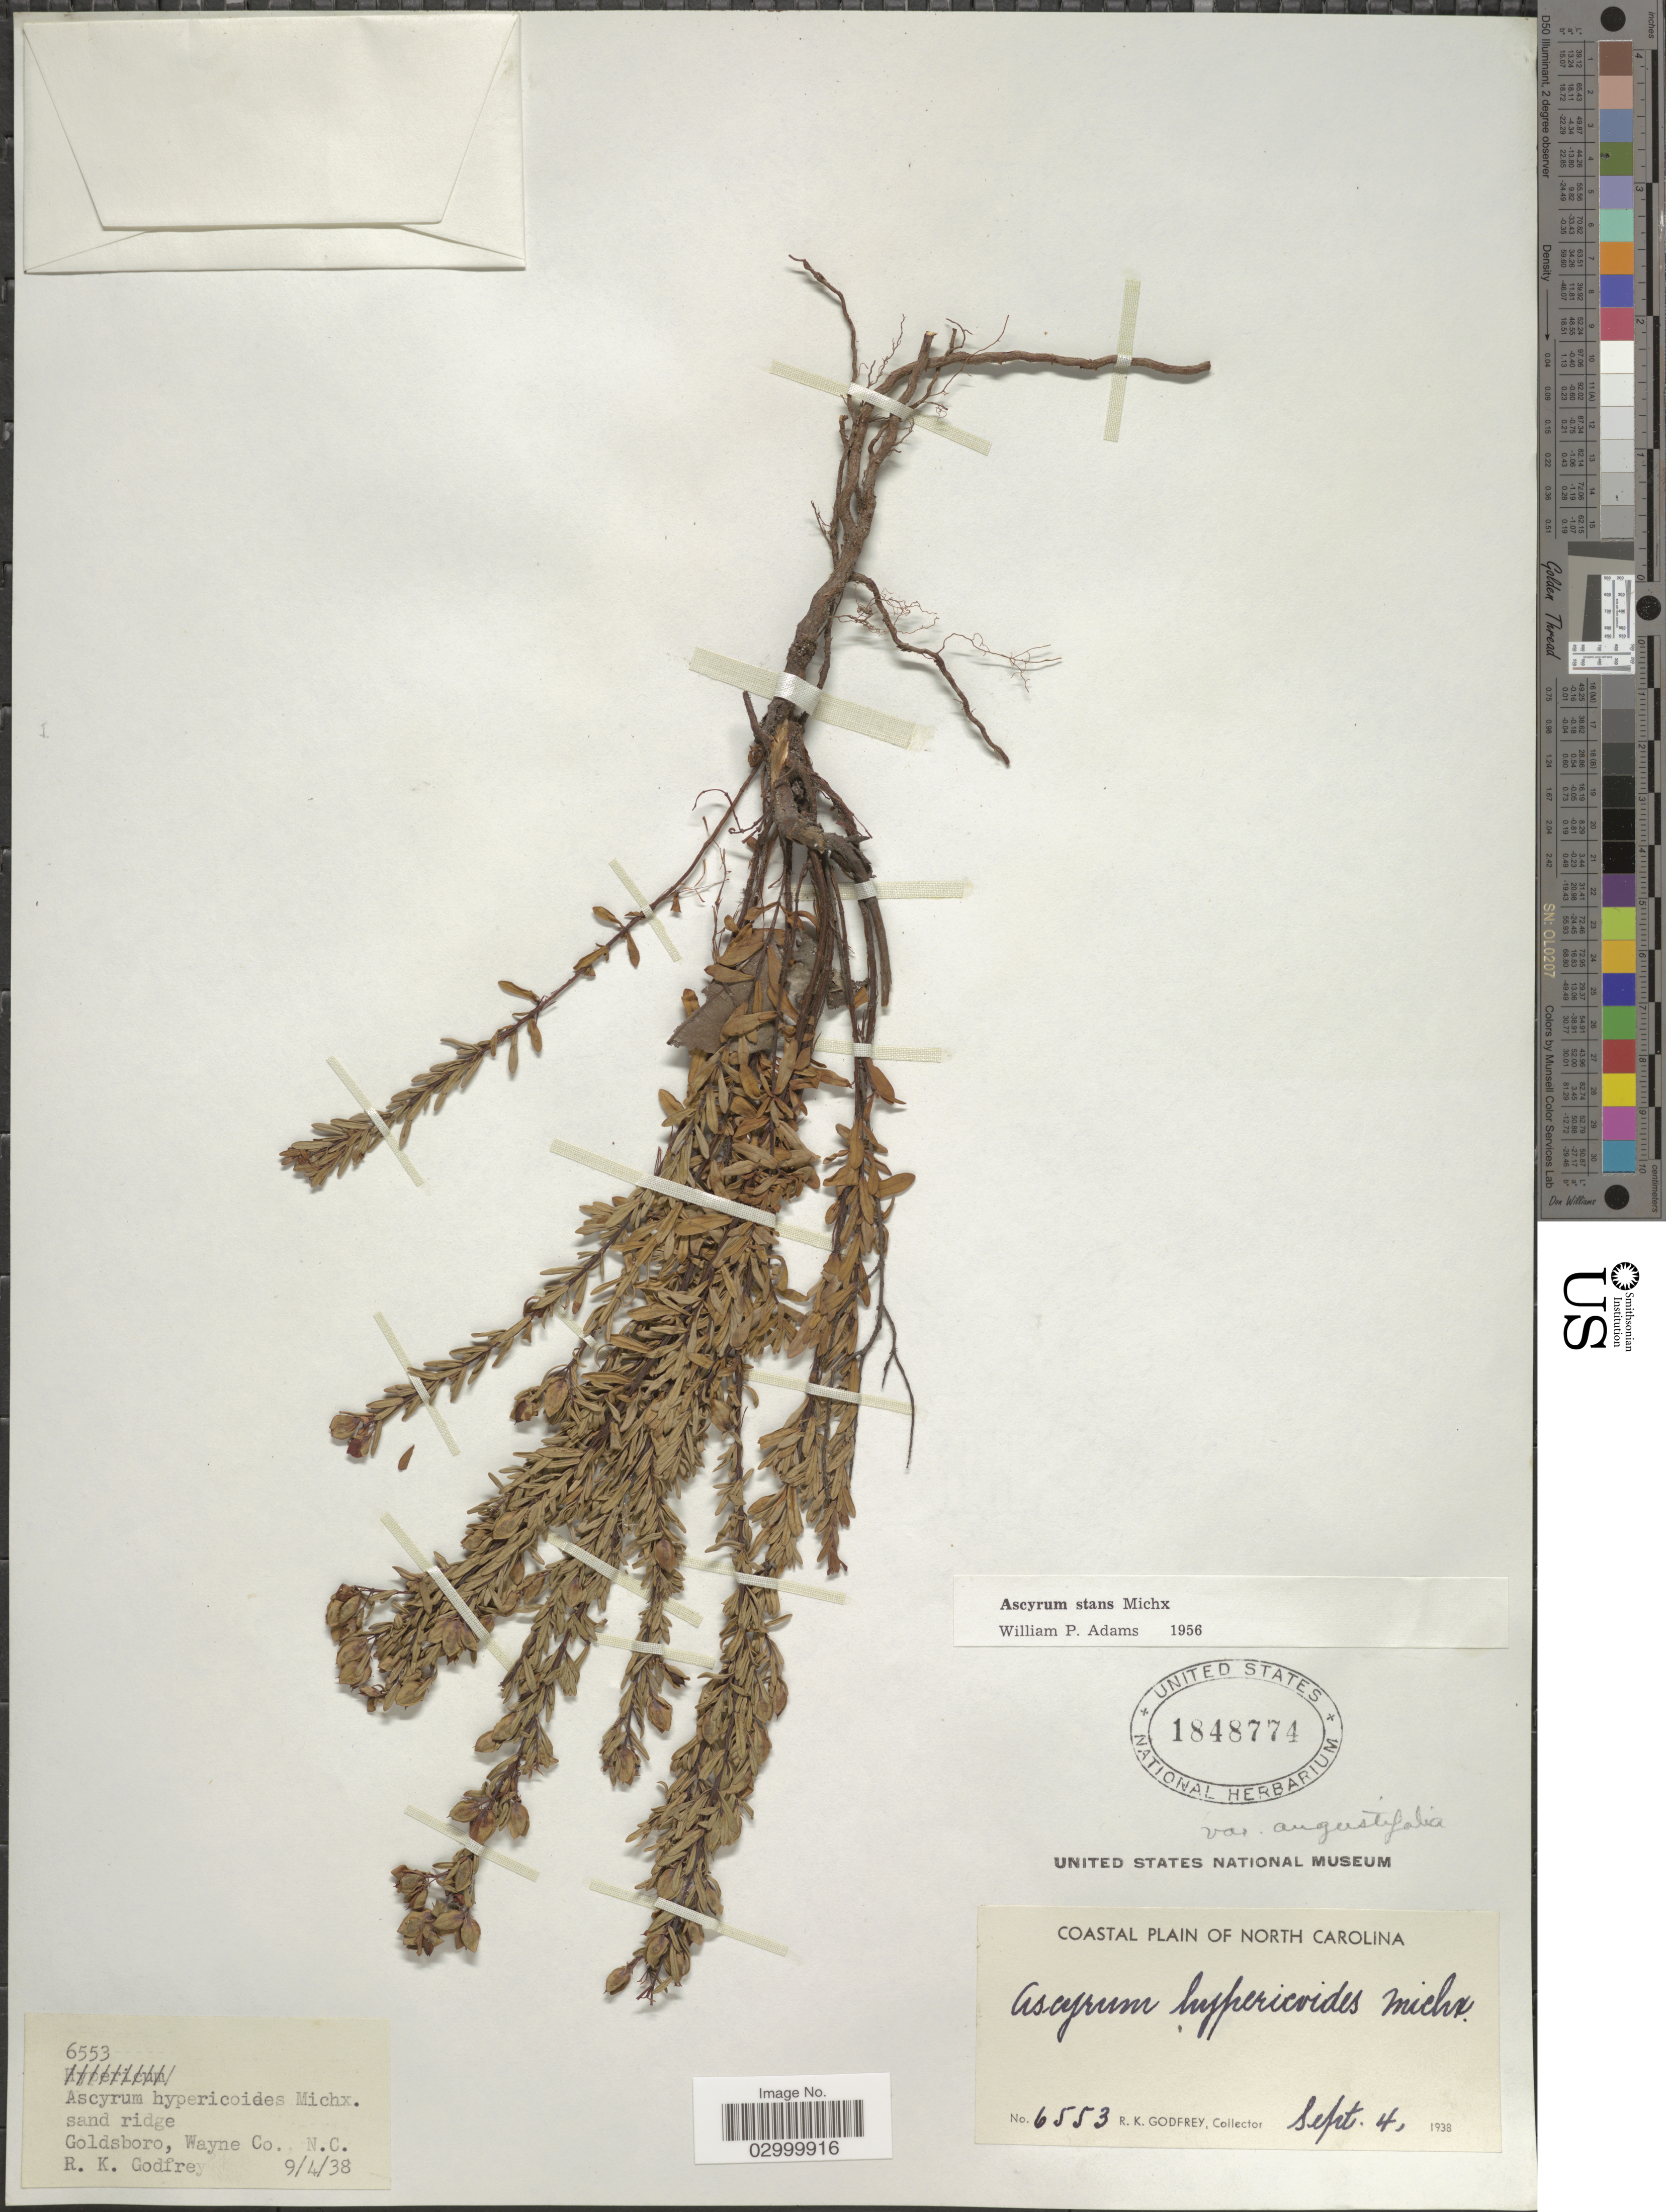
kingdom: Plantae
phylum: Tracheophyta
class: Magnoliopsida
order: Malpighiales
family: Hypericaceae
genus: Hypericum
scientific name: Hypericum hypericoides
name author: (L.) Crantz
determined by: Strong, Mark T., (BOT), Smithsonian Institution - National Museum of Natural History (UNITED STATES)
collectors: R. K. Godfrey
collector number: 6553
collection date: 1938-09-04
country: United States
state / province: North Carolina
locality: Coastal Plain of North Carolina. Sand ridge. Goldsboro, Wayne Co., N.C.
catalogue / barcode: US 1848774